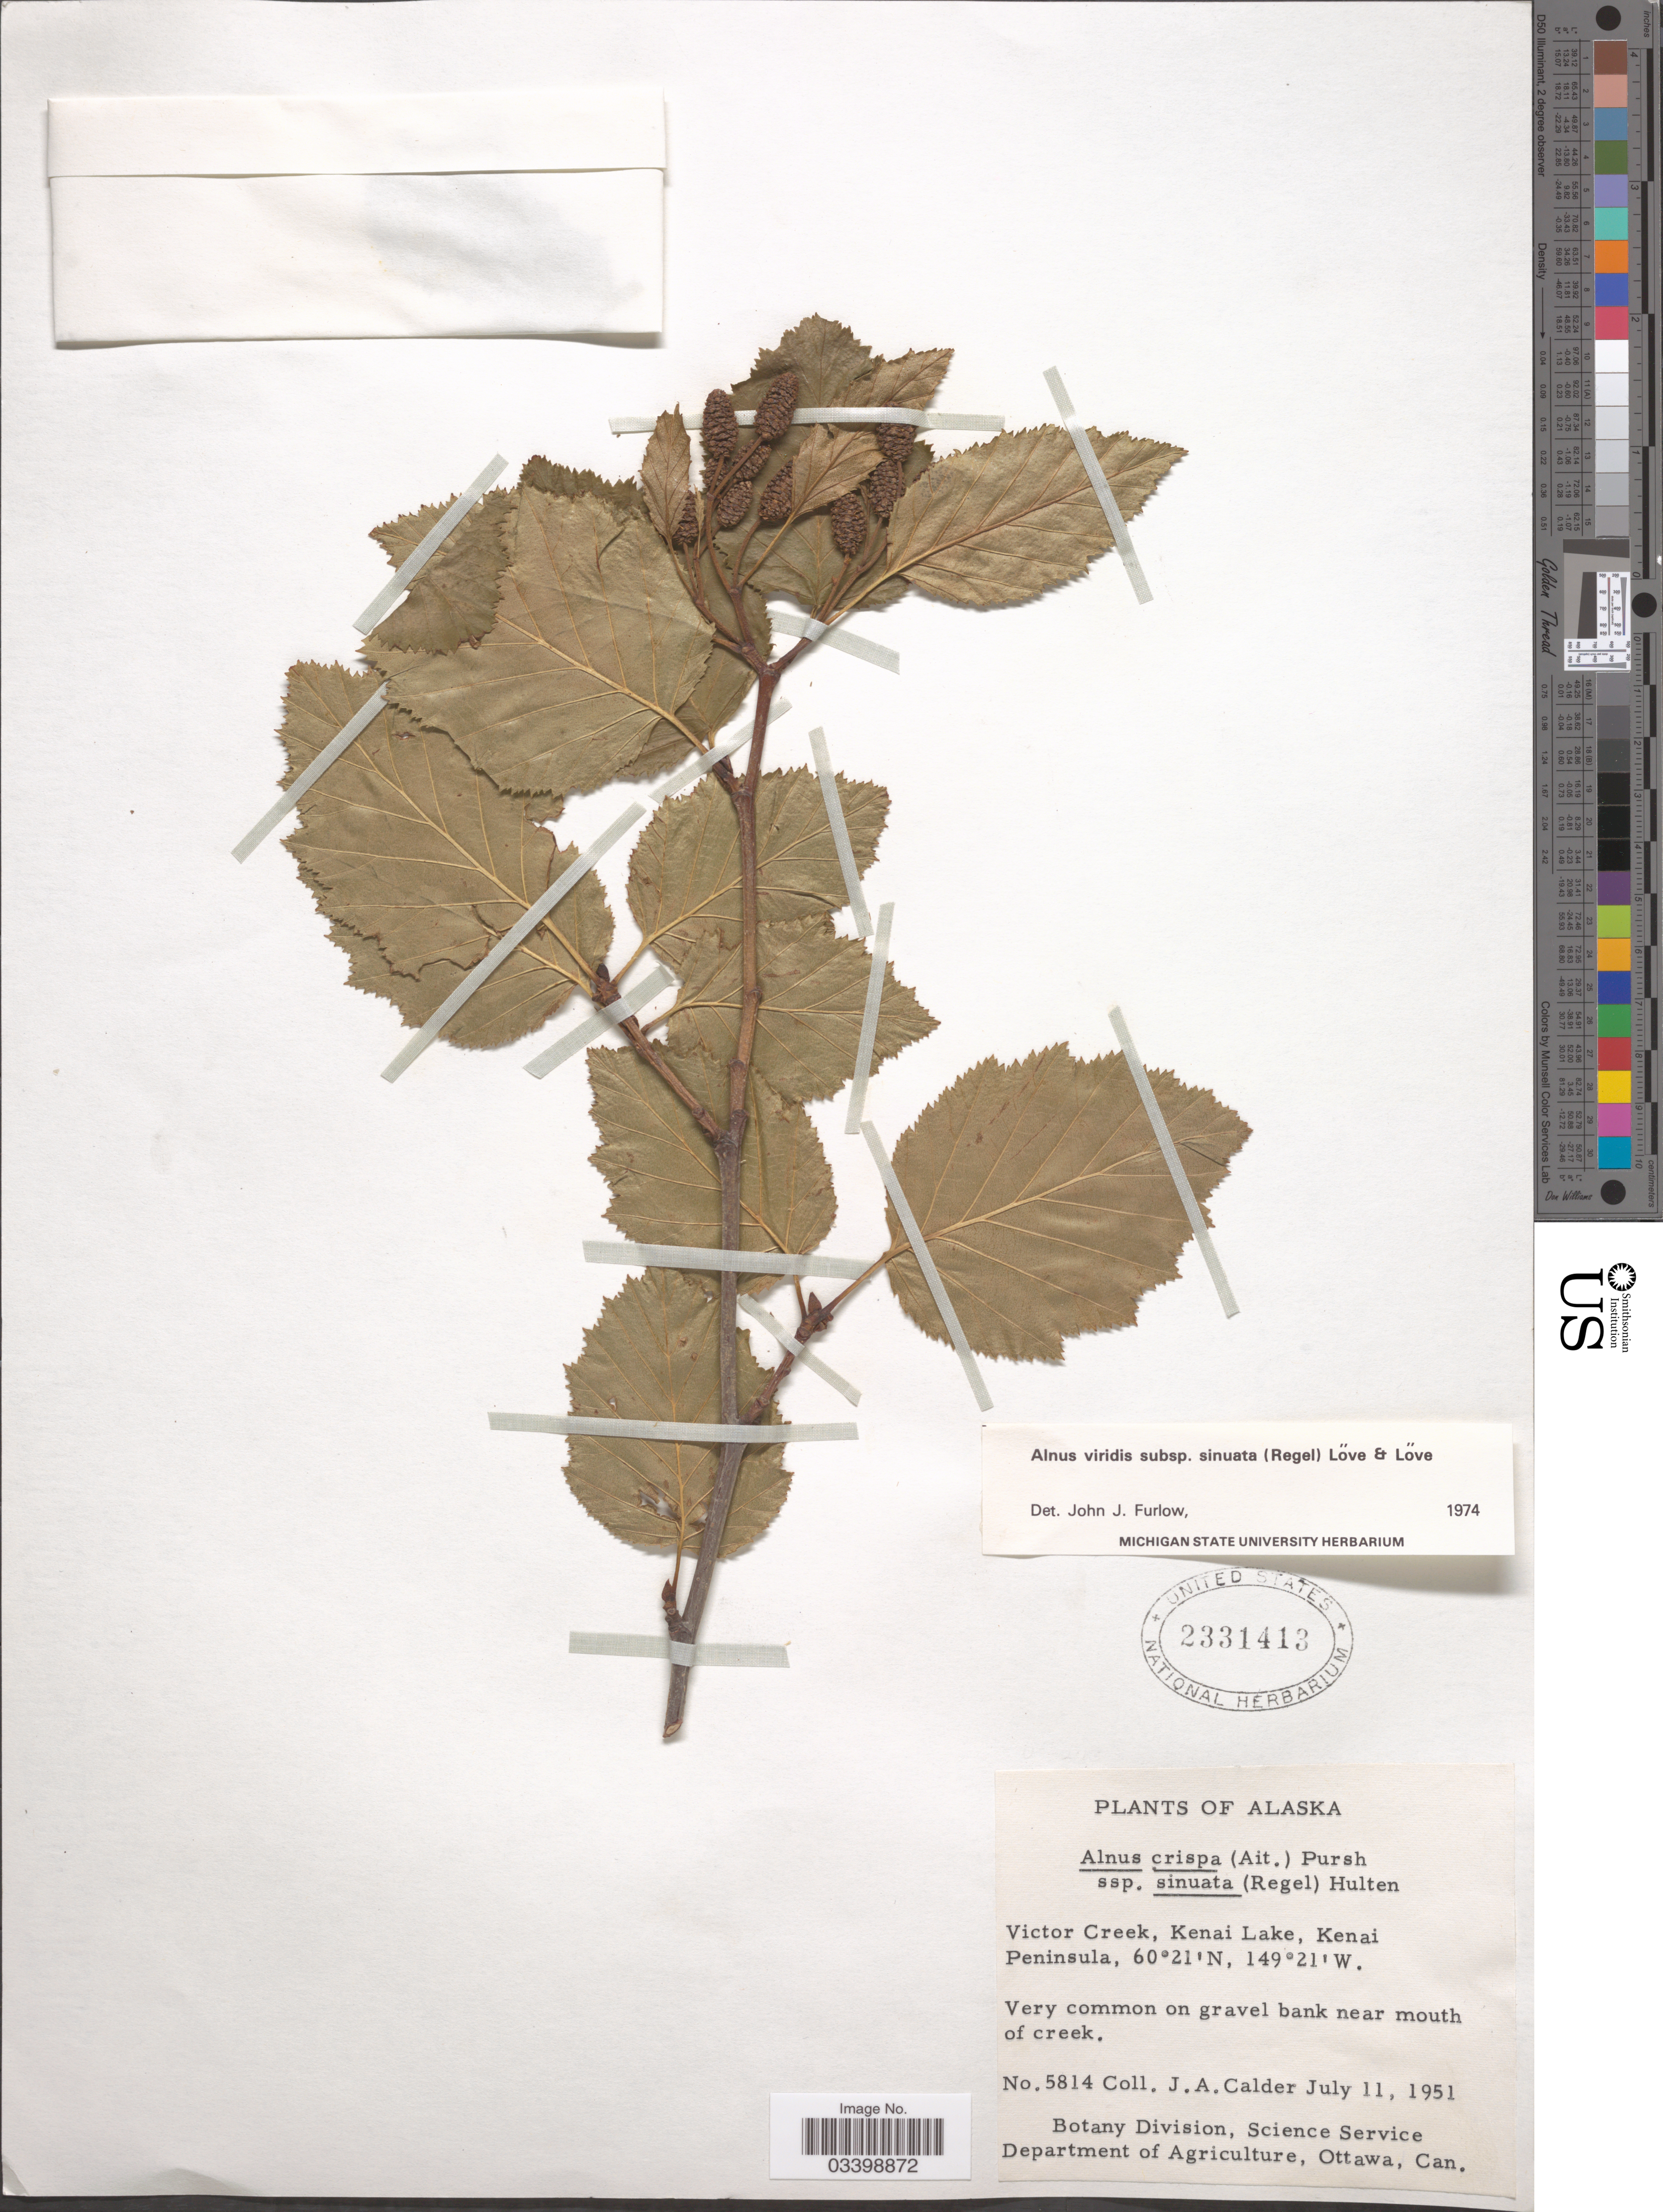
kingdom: Plantae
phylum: Tracheophyta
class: Magnoliopsida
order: Fagales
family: Betulaceae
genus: Alnus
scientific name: Alnus viridis subsp. sinuata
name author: Regel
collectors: J. A. Calder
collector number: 5814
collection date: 1951-07-11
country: United States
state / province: Alaska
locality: Victor Creek, Kenai Lake, Kenai Peninsula.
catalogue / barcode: US 2331413